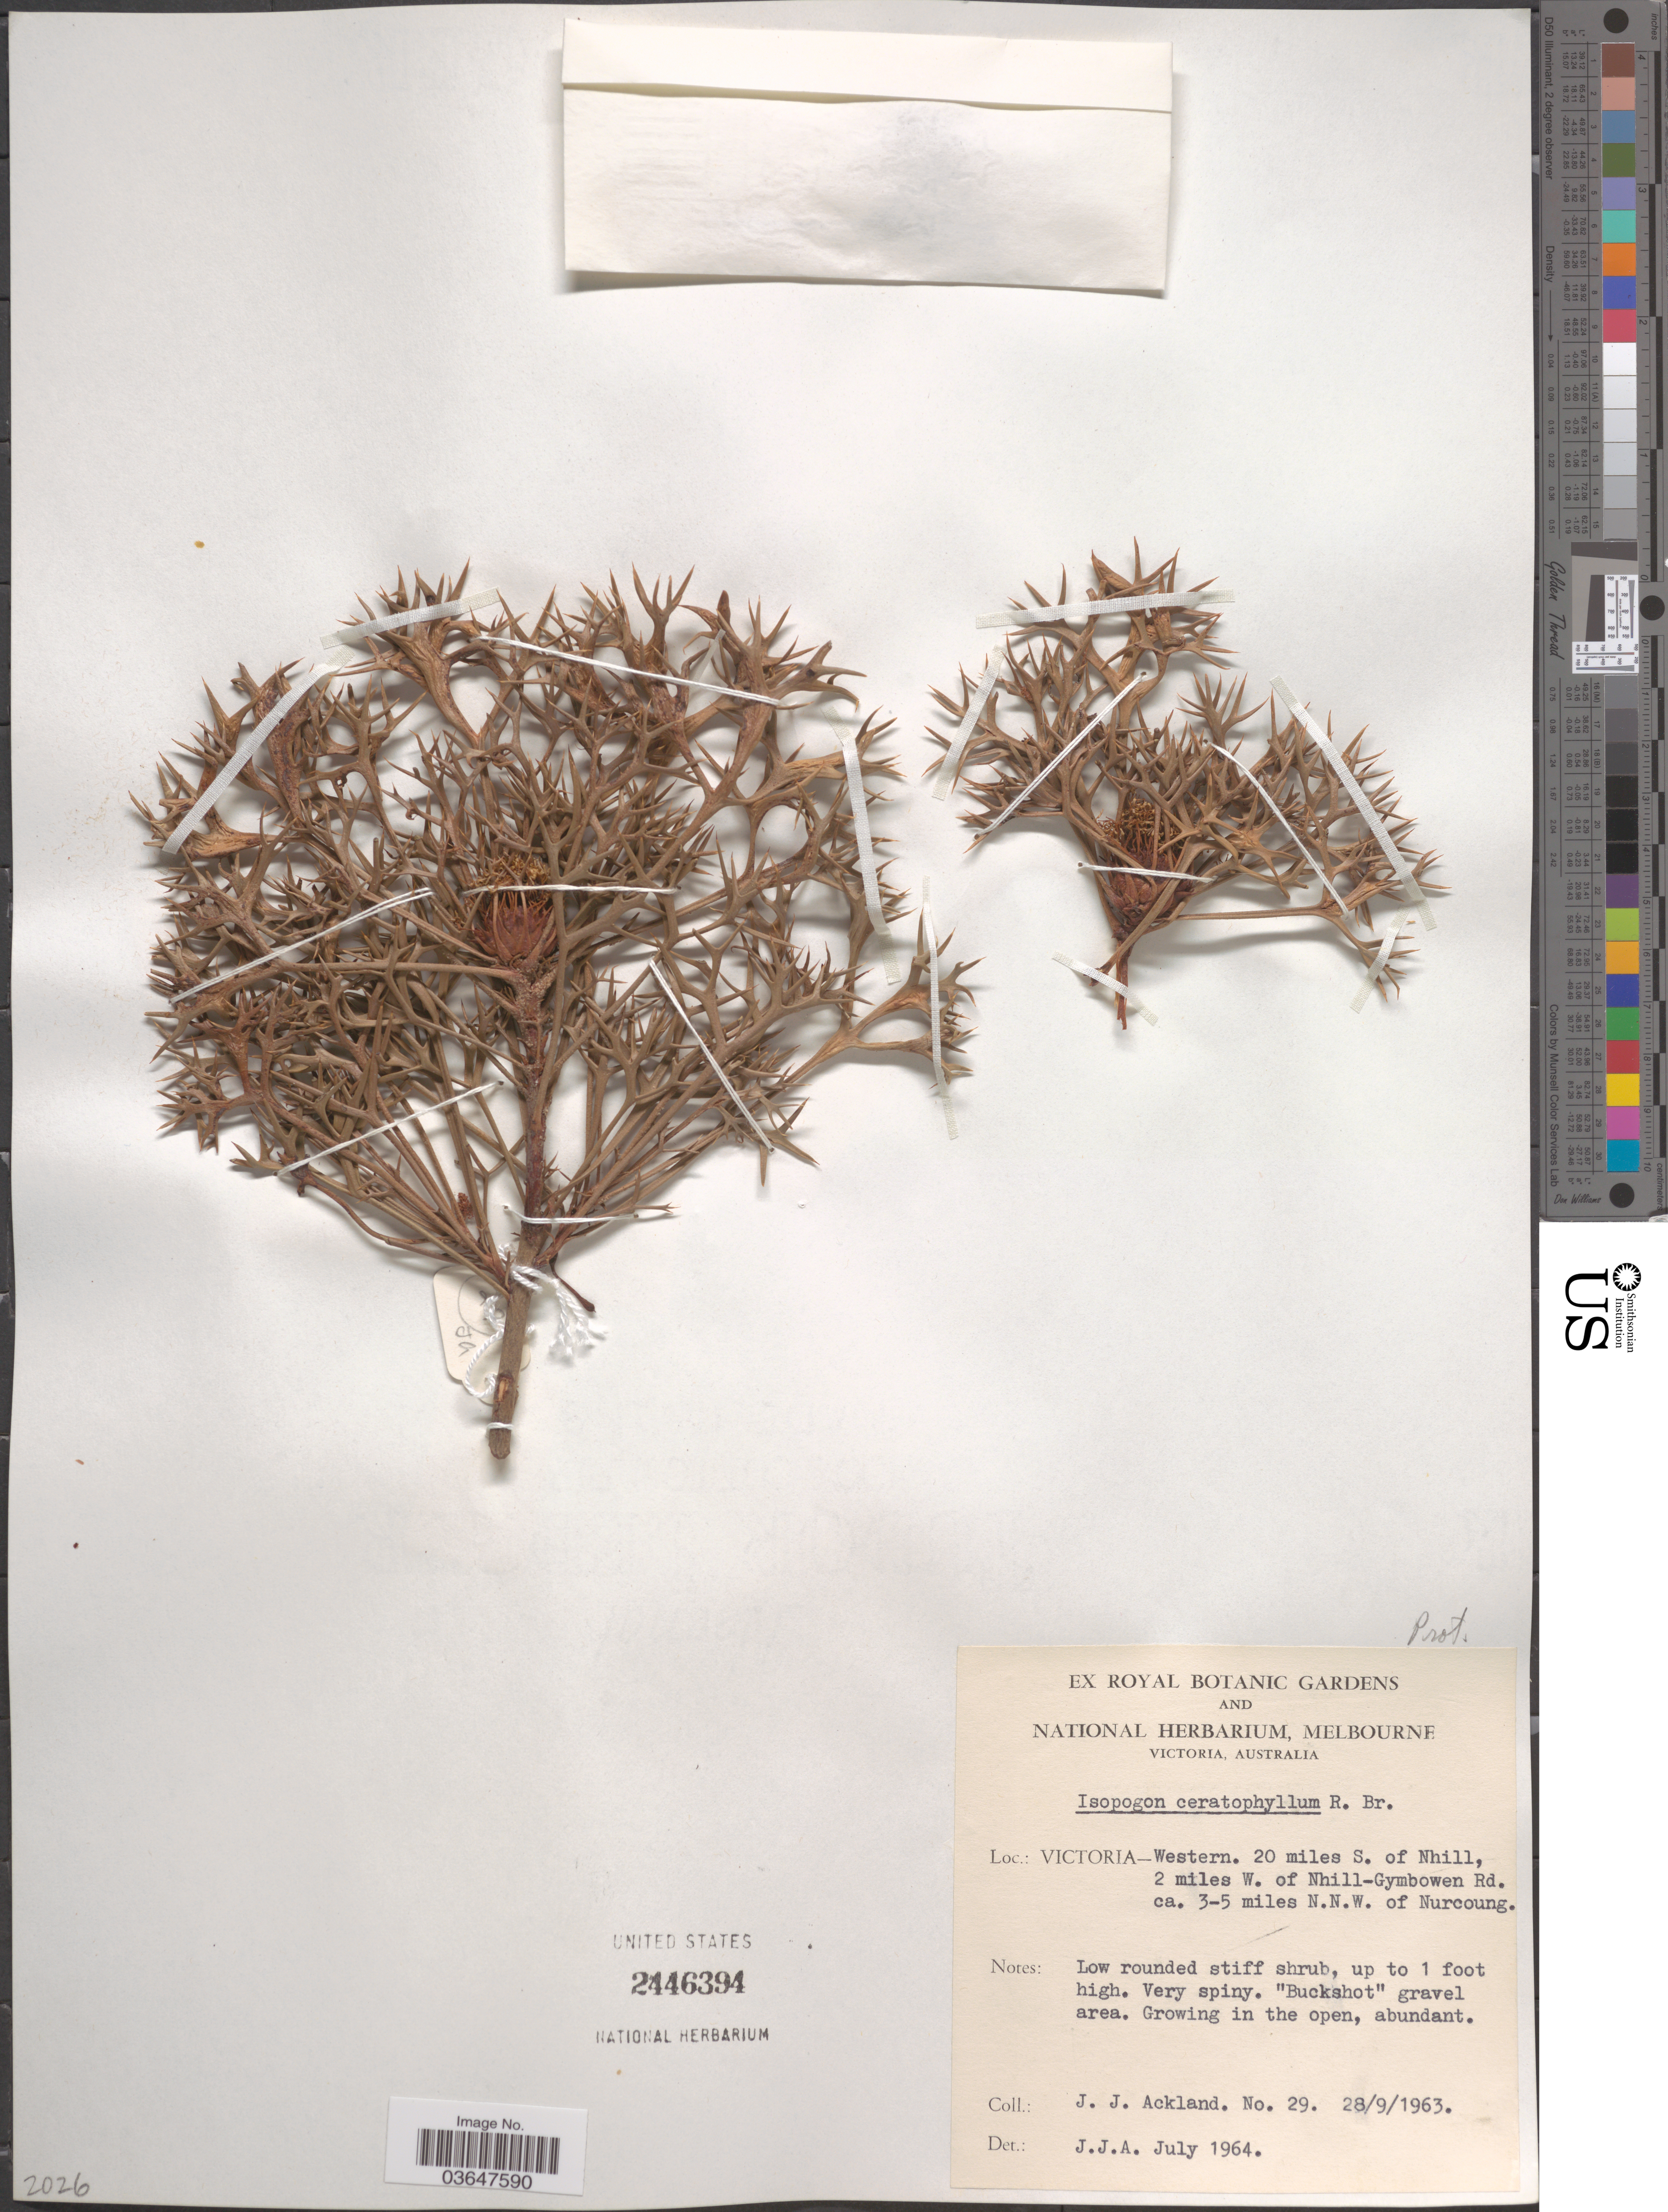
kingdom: Plantae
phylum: Tracheophyta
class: Magnoliopsida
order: Proteales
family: Proteaceae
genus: Isopogon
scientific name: Isopogon ceratophyllus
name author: R. Br.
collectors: J. J. Ackland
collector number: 29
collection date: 1963-09-28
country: Australia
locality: Victoria-Western. 20 miles S. of Nhill, 2 miles W. of Nhill-Gymbowen Rd. ca. 3-5 miles N.N.W. of Nurcoung.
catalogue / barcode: US 2446394